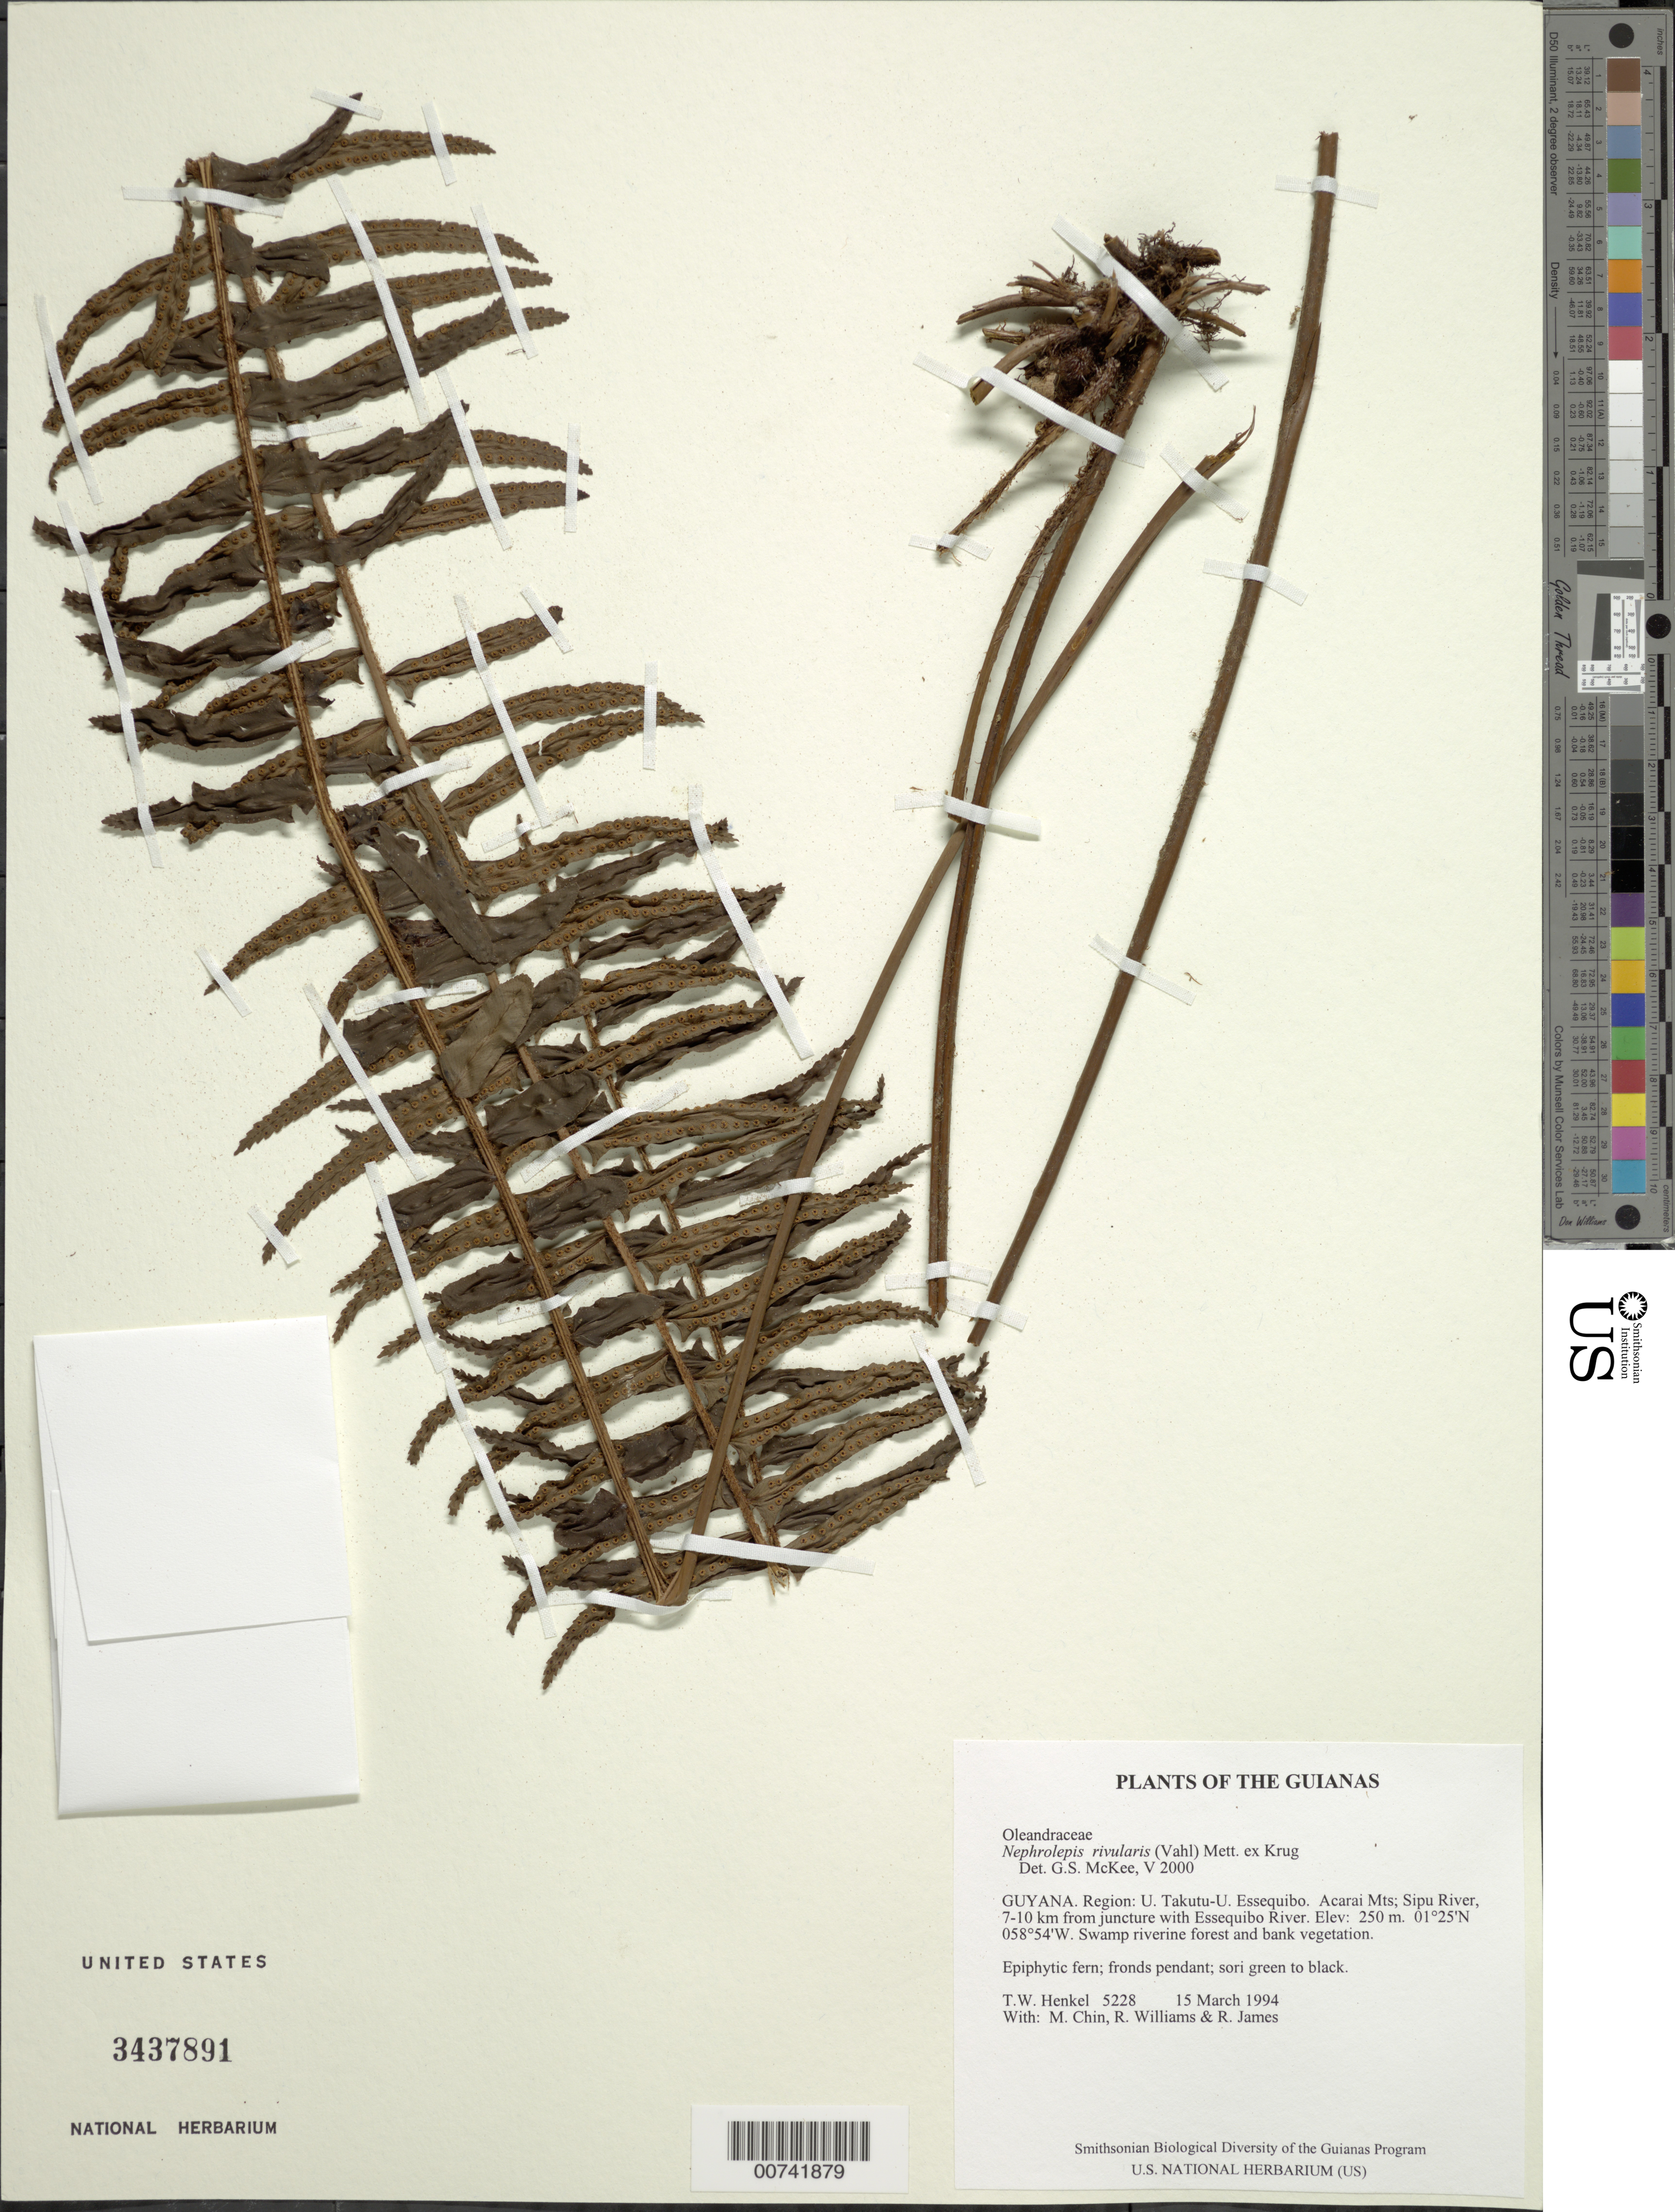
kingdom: Plantae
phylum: Tracheophyta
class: Polypodiopsida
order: Polypodiales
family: Nephrolepidaceae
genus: Nephrolepis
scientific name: Nephrolepis rivularis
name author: (Vahl) Mett. ex Krug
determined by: McKee, G. S., (US), NMNH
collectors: T. Henkel, M. Chin, R. Williams & R. James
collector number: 5228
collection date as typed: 15 March 1994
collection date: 1994-03-15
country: Guyana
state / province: U. Takutu-U. Essequibo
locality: Acarai Mts; Sipu River, 7-10 km from juncture with Essequibo River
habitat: Swamp riverine forest and bank vegetation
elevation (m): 250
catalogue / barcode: US 3437891